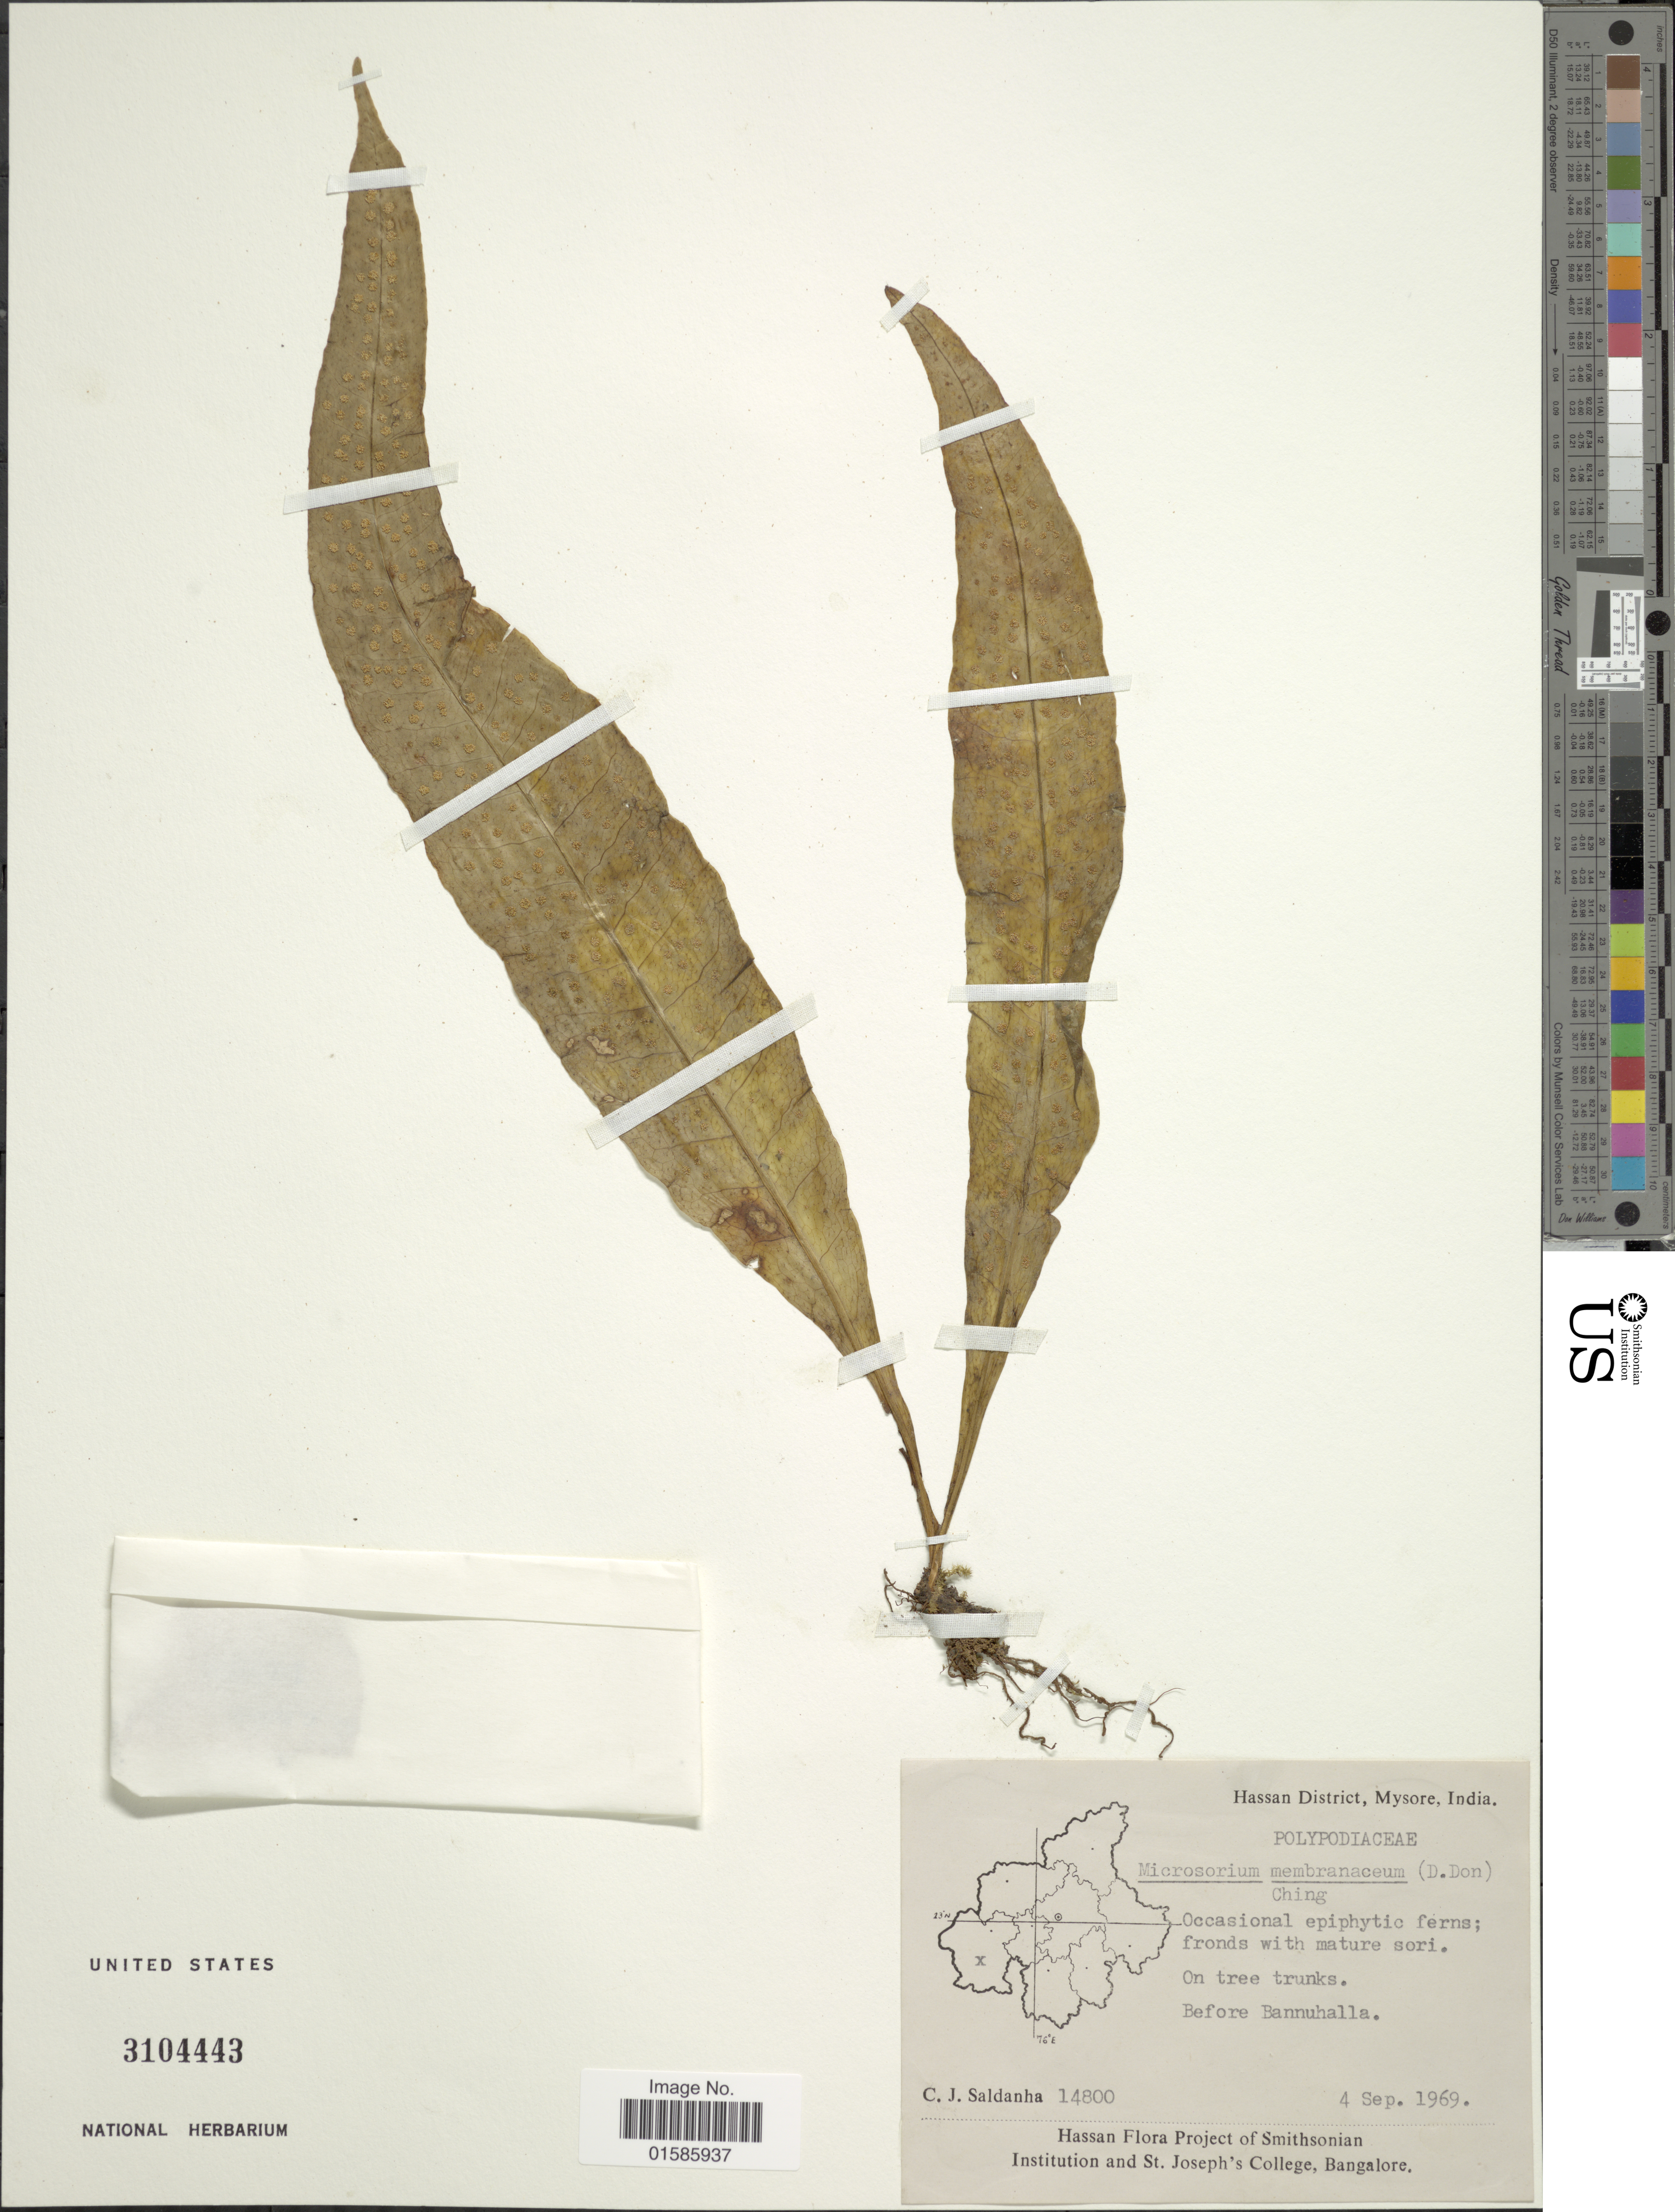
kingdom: Plantae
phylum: Tracheophyta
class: Polypodiopsida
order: Polypodiales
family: Polypodiaceae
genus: Microsorum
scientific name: Microsorum membranaceum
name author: (D. Don) Ching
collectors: C. J. Saldanha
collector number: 14800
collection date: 1969-09-04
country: India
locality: Hassan District, Mysore, Before Hullahalli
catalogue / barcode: US 3104443